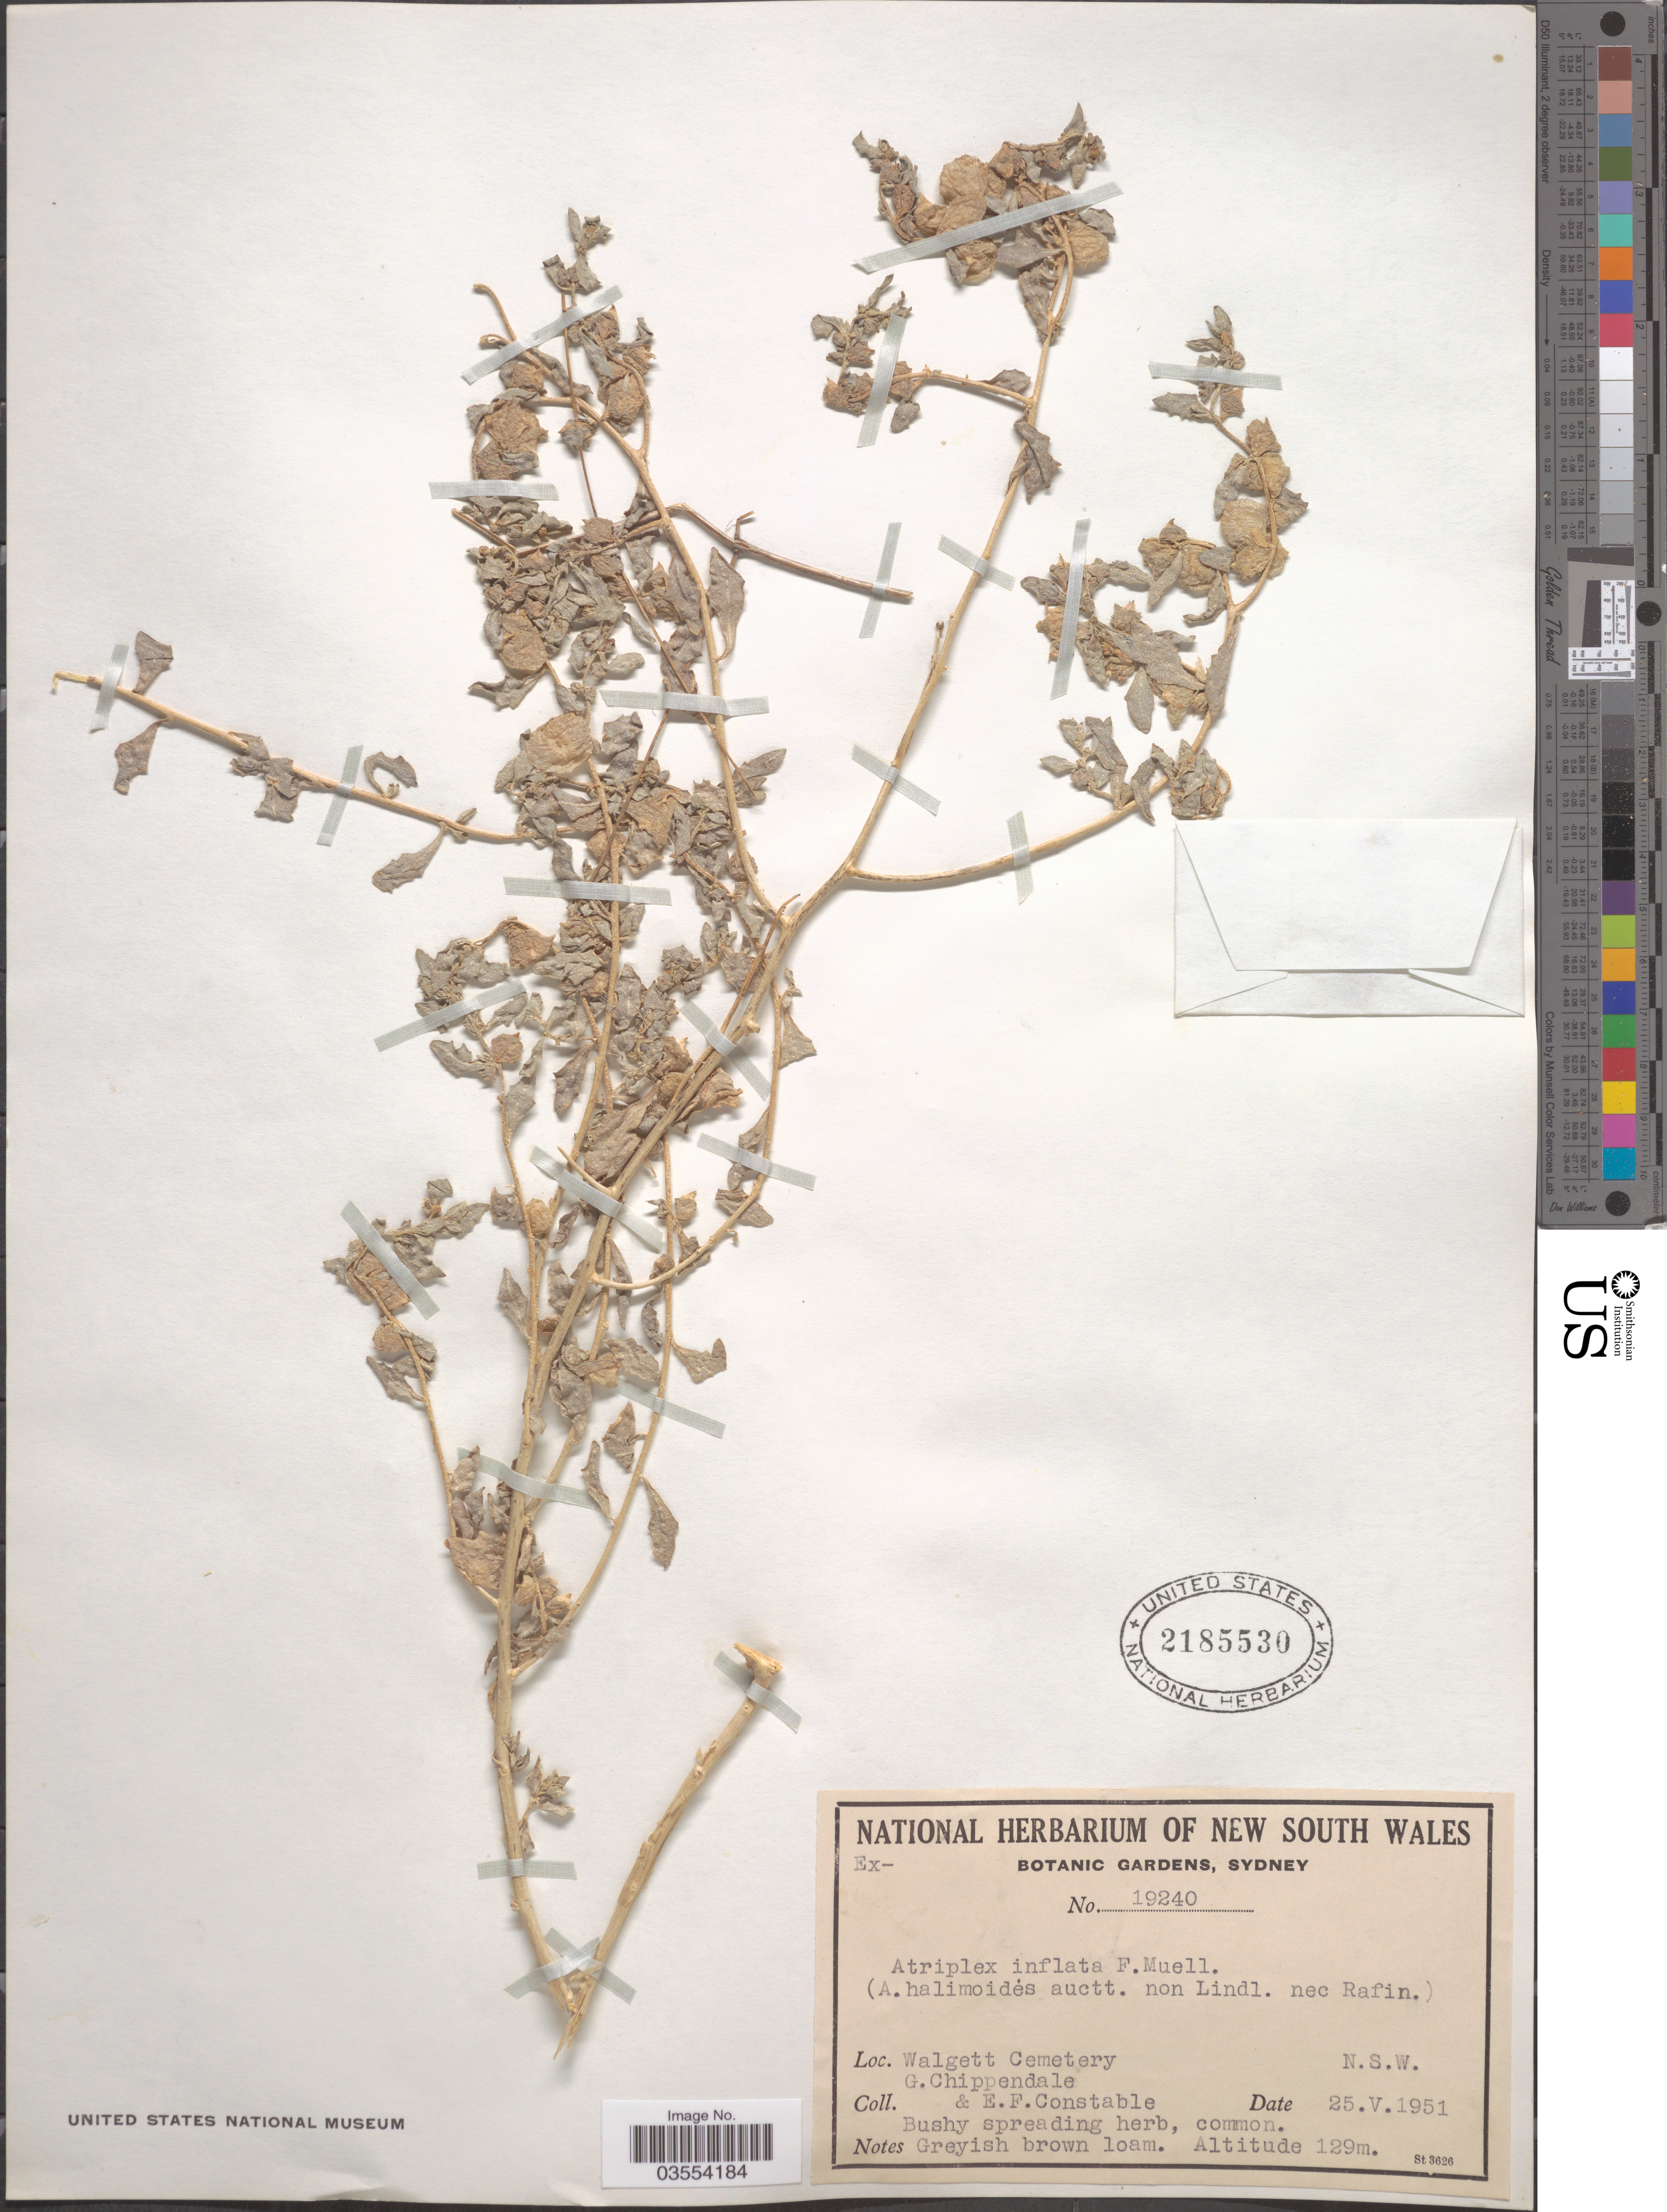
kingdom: Plantae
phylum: Tracheophyta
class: Magnoliopsida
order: Caryophyllales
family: Amaranthaceae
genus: Atriplex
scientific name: Atriplex inflata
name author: F. Muell.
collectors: G. Chippendale & E. F. Constable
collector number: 19240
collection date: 1951-05-25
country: Australia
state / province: New South Wales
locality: Walgett Cemetery.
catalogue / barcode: US 2185530